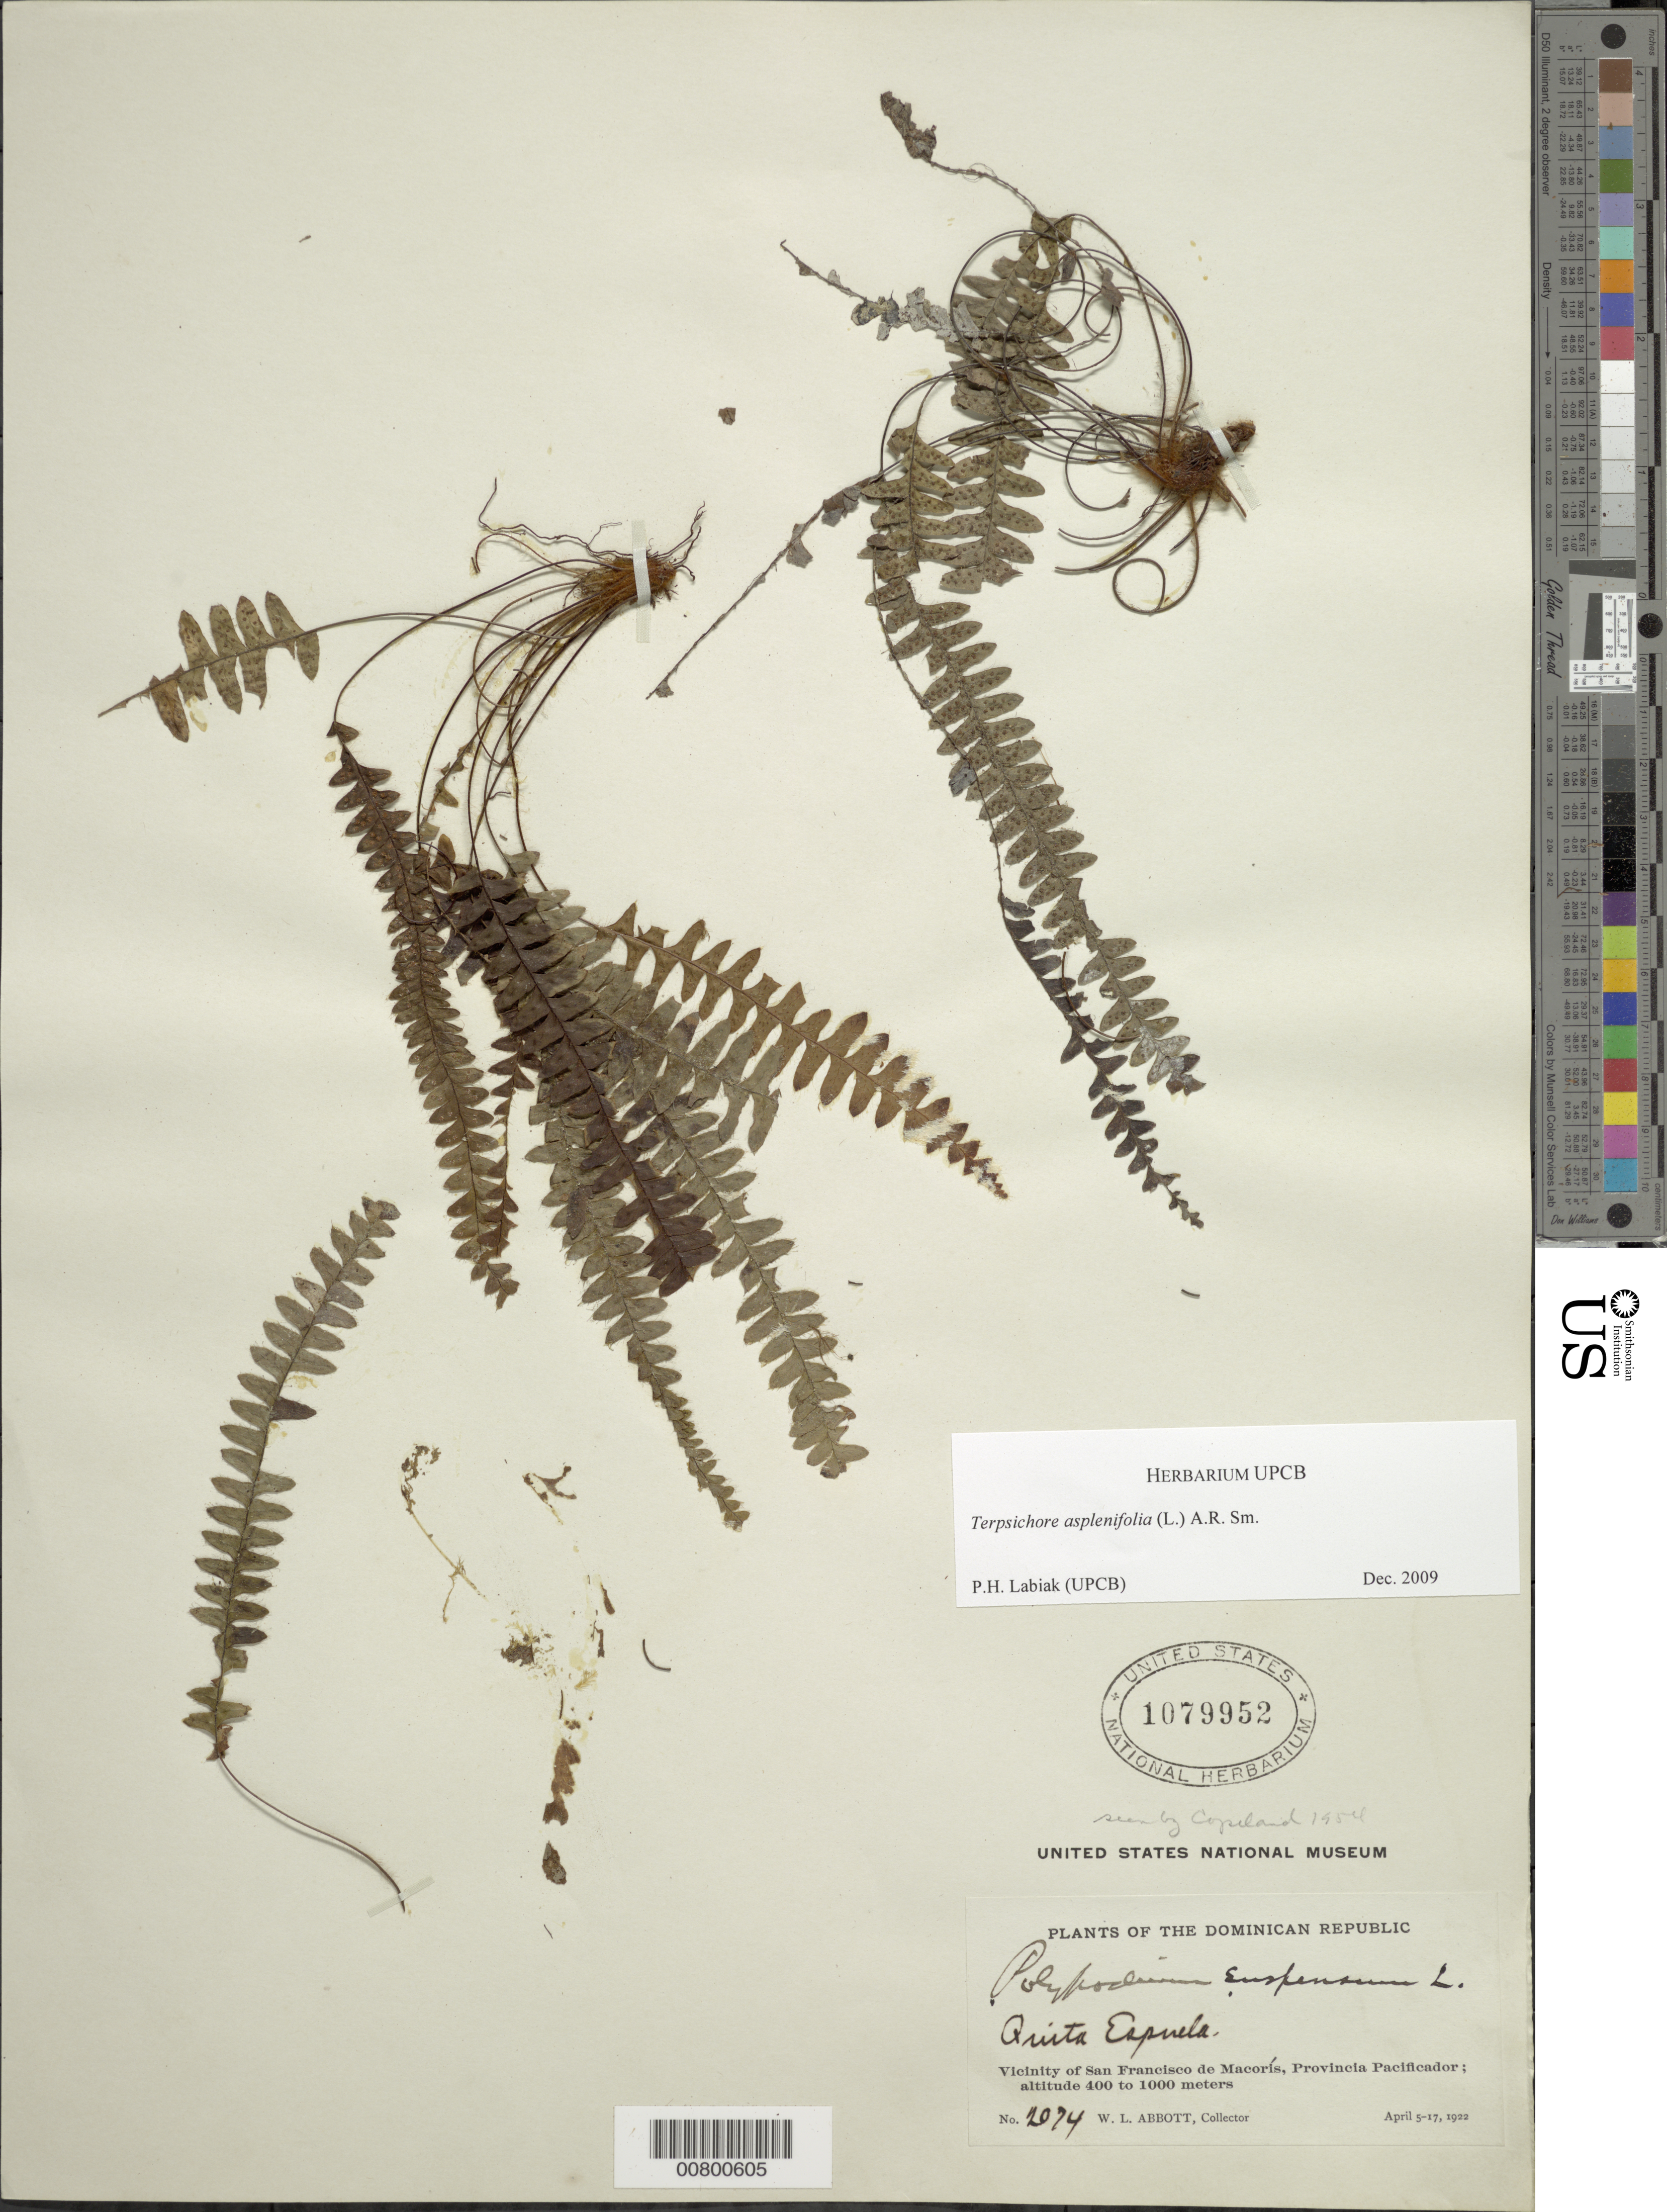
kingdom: Plantae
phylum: Tracheophyta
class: Polypodiopsida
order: Polypodiales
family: Polypodiaceae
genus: Terpsichore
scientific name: Terpsichore asplenifolia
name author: (L.) A.R. Sm.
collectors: W. L. Abbott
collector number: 2074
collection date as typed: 05 Apr 1922 to 17 Apr 1922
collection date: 1922-04-05/1922-04-17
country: Dominican Republic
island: Hispaniola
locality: Prov. Pacificador, vicinity of San Francisdo de Macorís, Quita Espuela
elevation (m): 400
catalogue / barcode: US 1079952